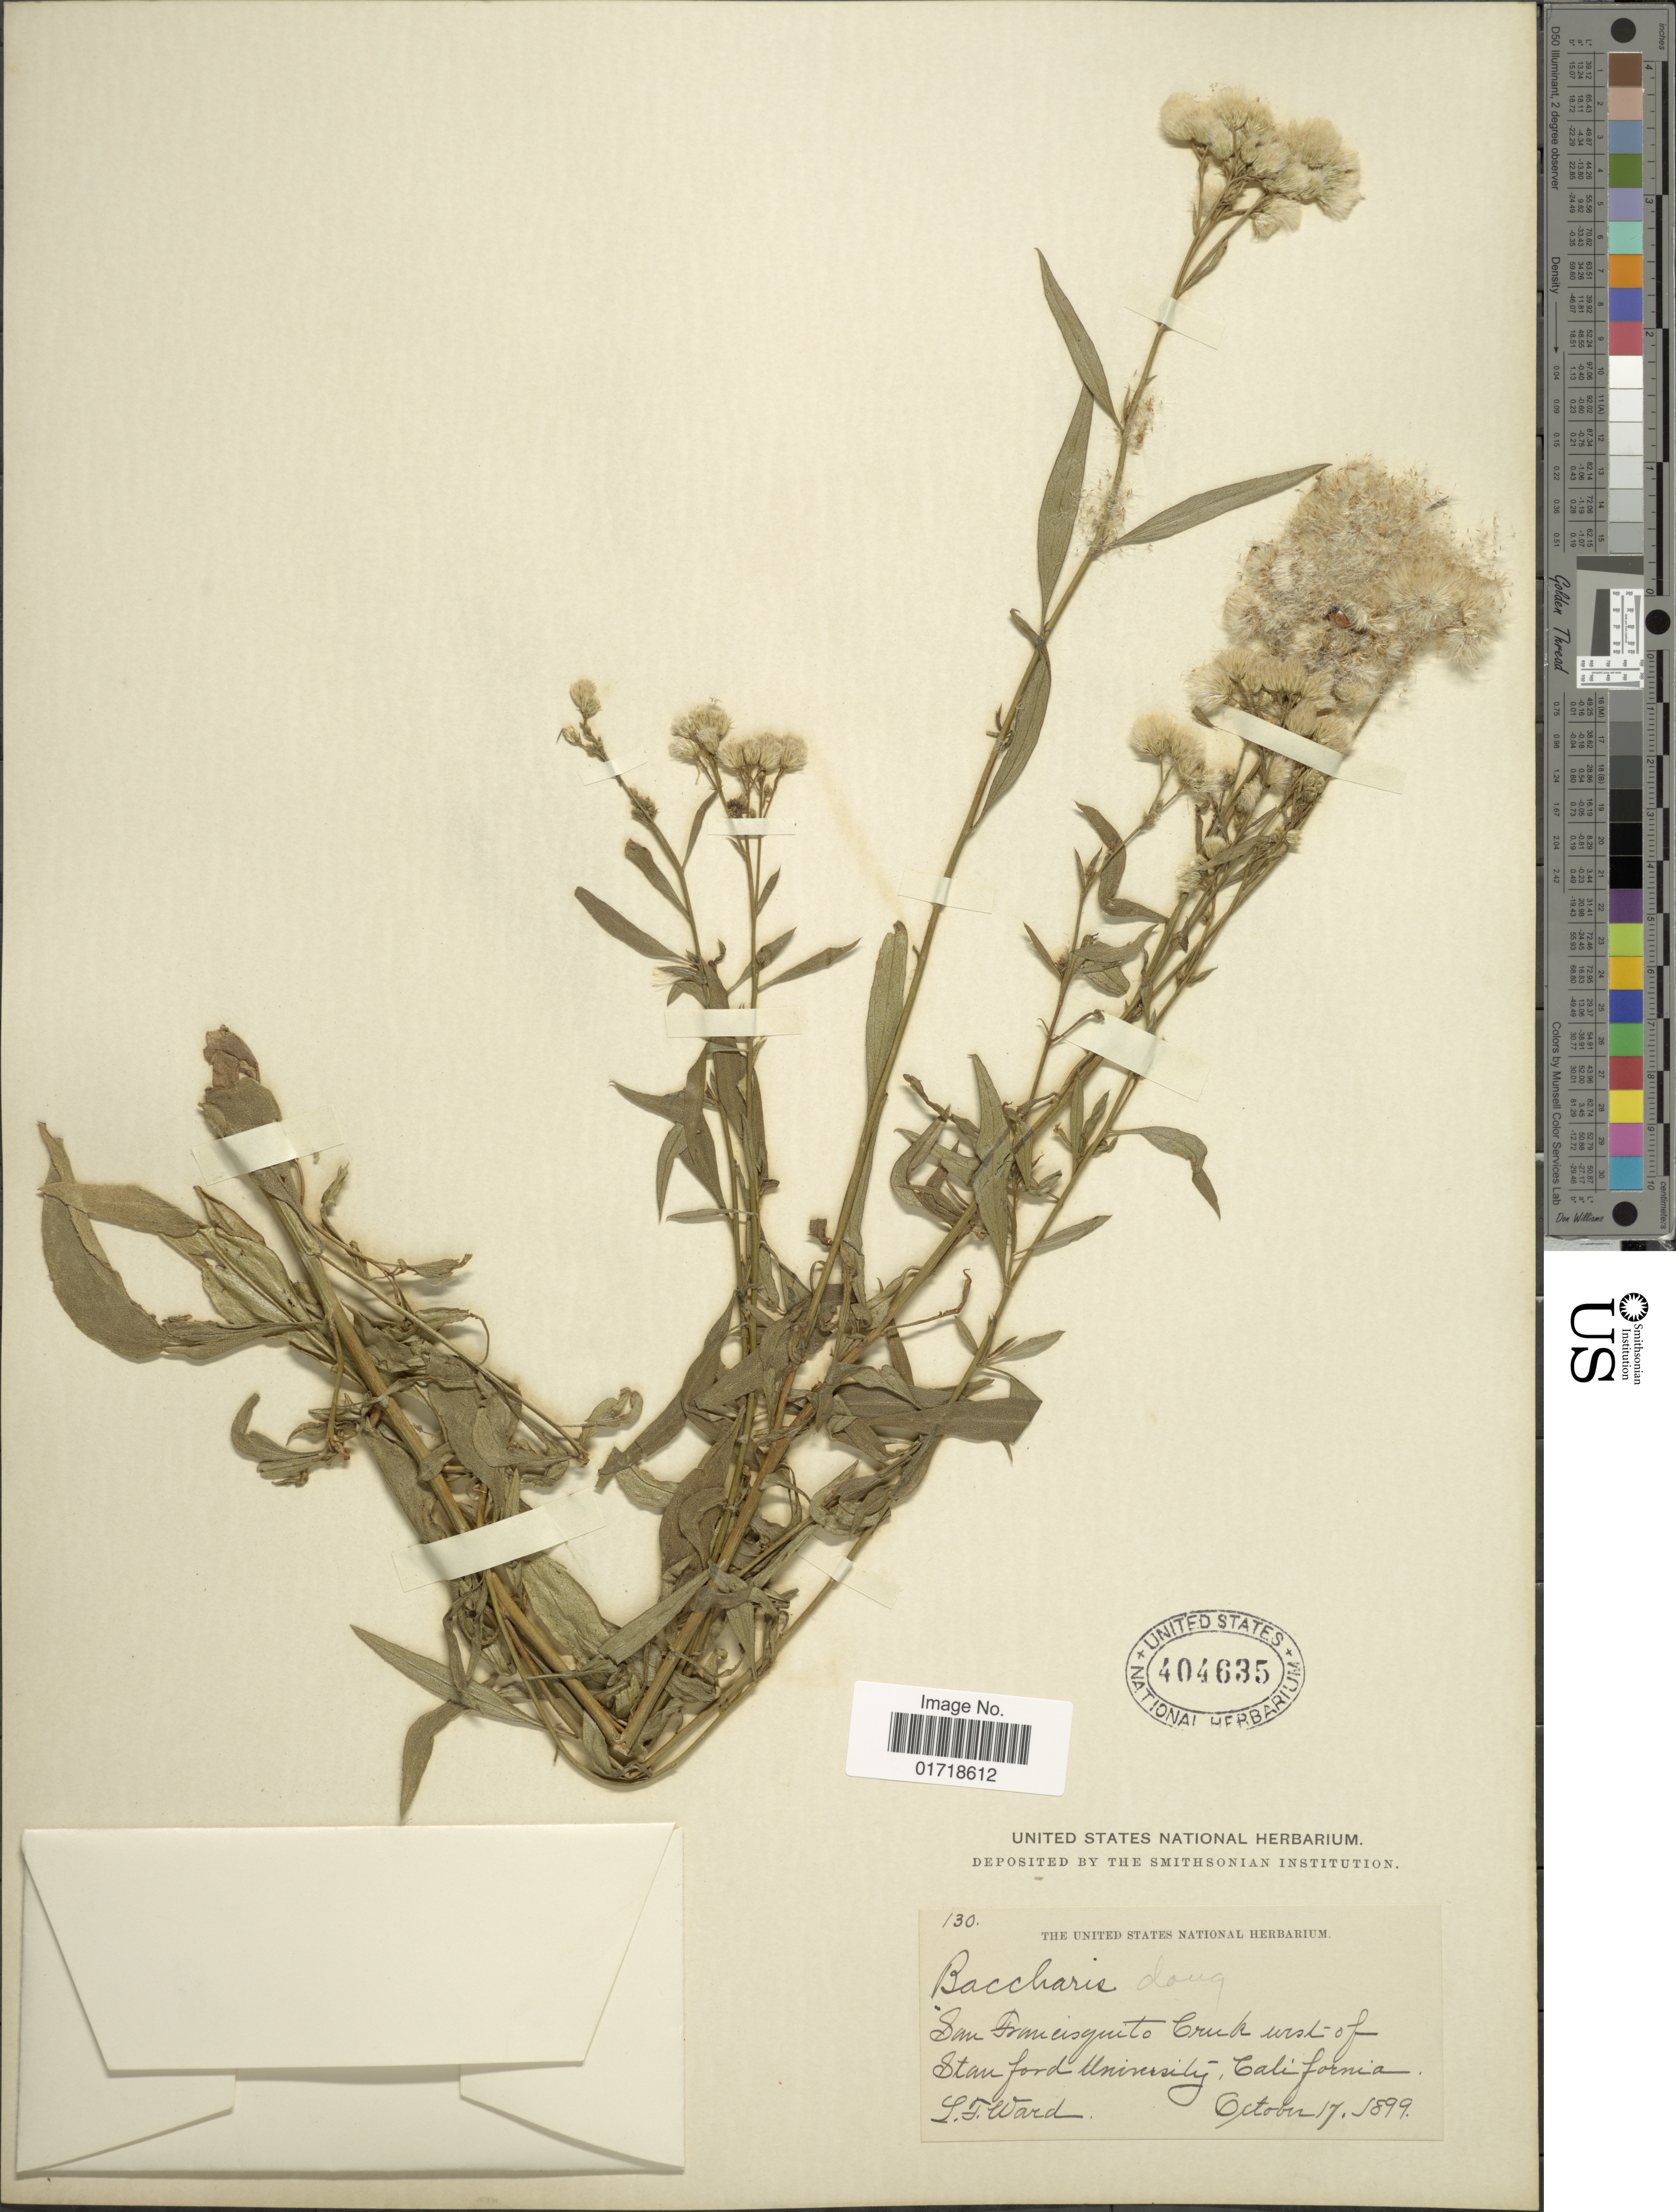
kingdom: Plantae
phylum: Tracheophyta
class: Magnoliopsida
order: Asterales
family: Asteraceae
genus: Baccharis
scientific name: Baccharis douglasii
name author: DC.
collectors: L. F. Ward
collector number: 130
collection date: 1899-10-17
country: United States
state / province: California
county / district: Santa Clara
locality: San Fromcisquito Creek west of Stanford University.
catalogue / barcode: US 404635